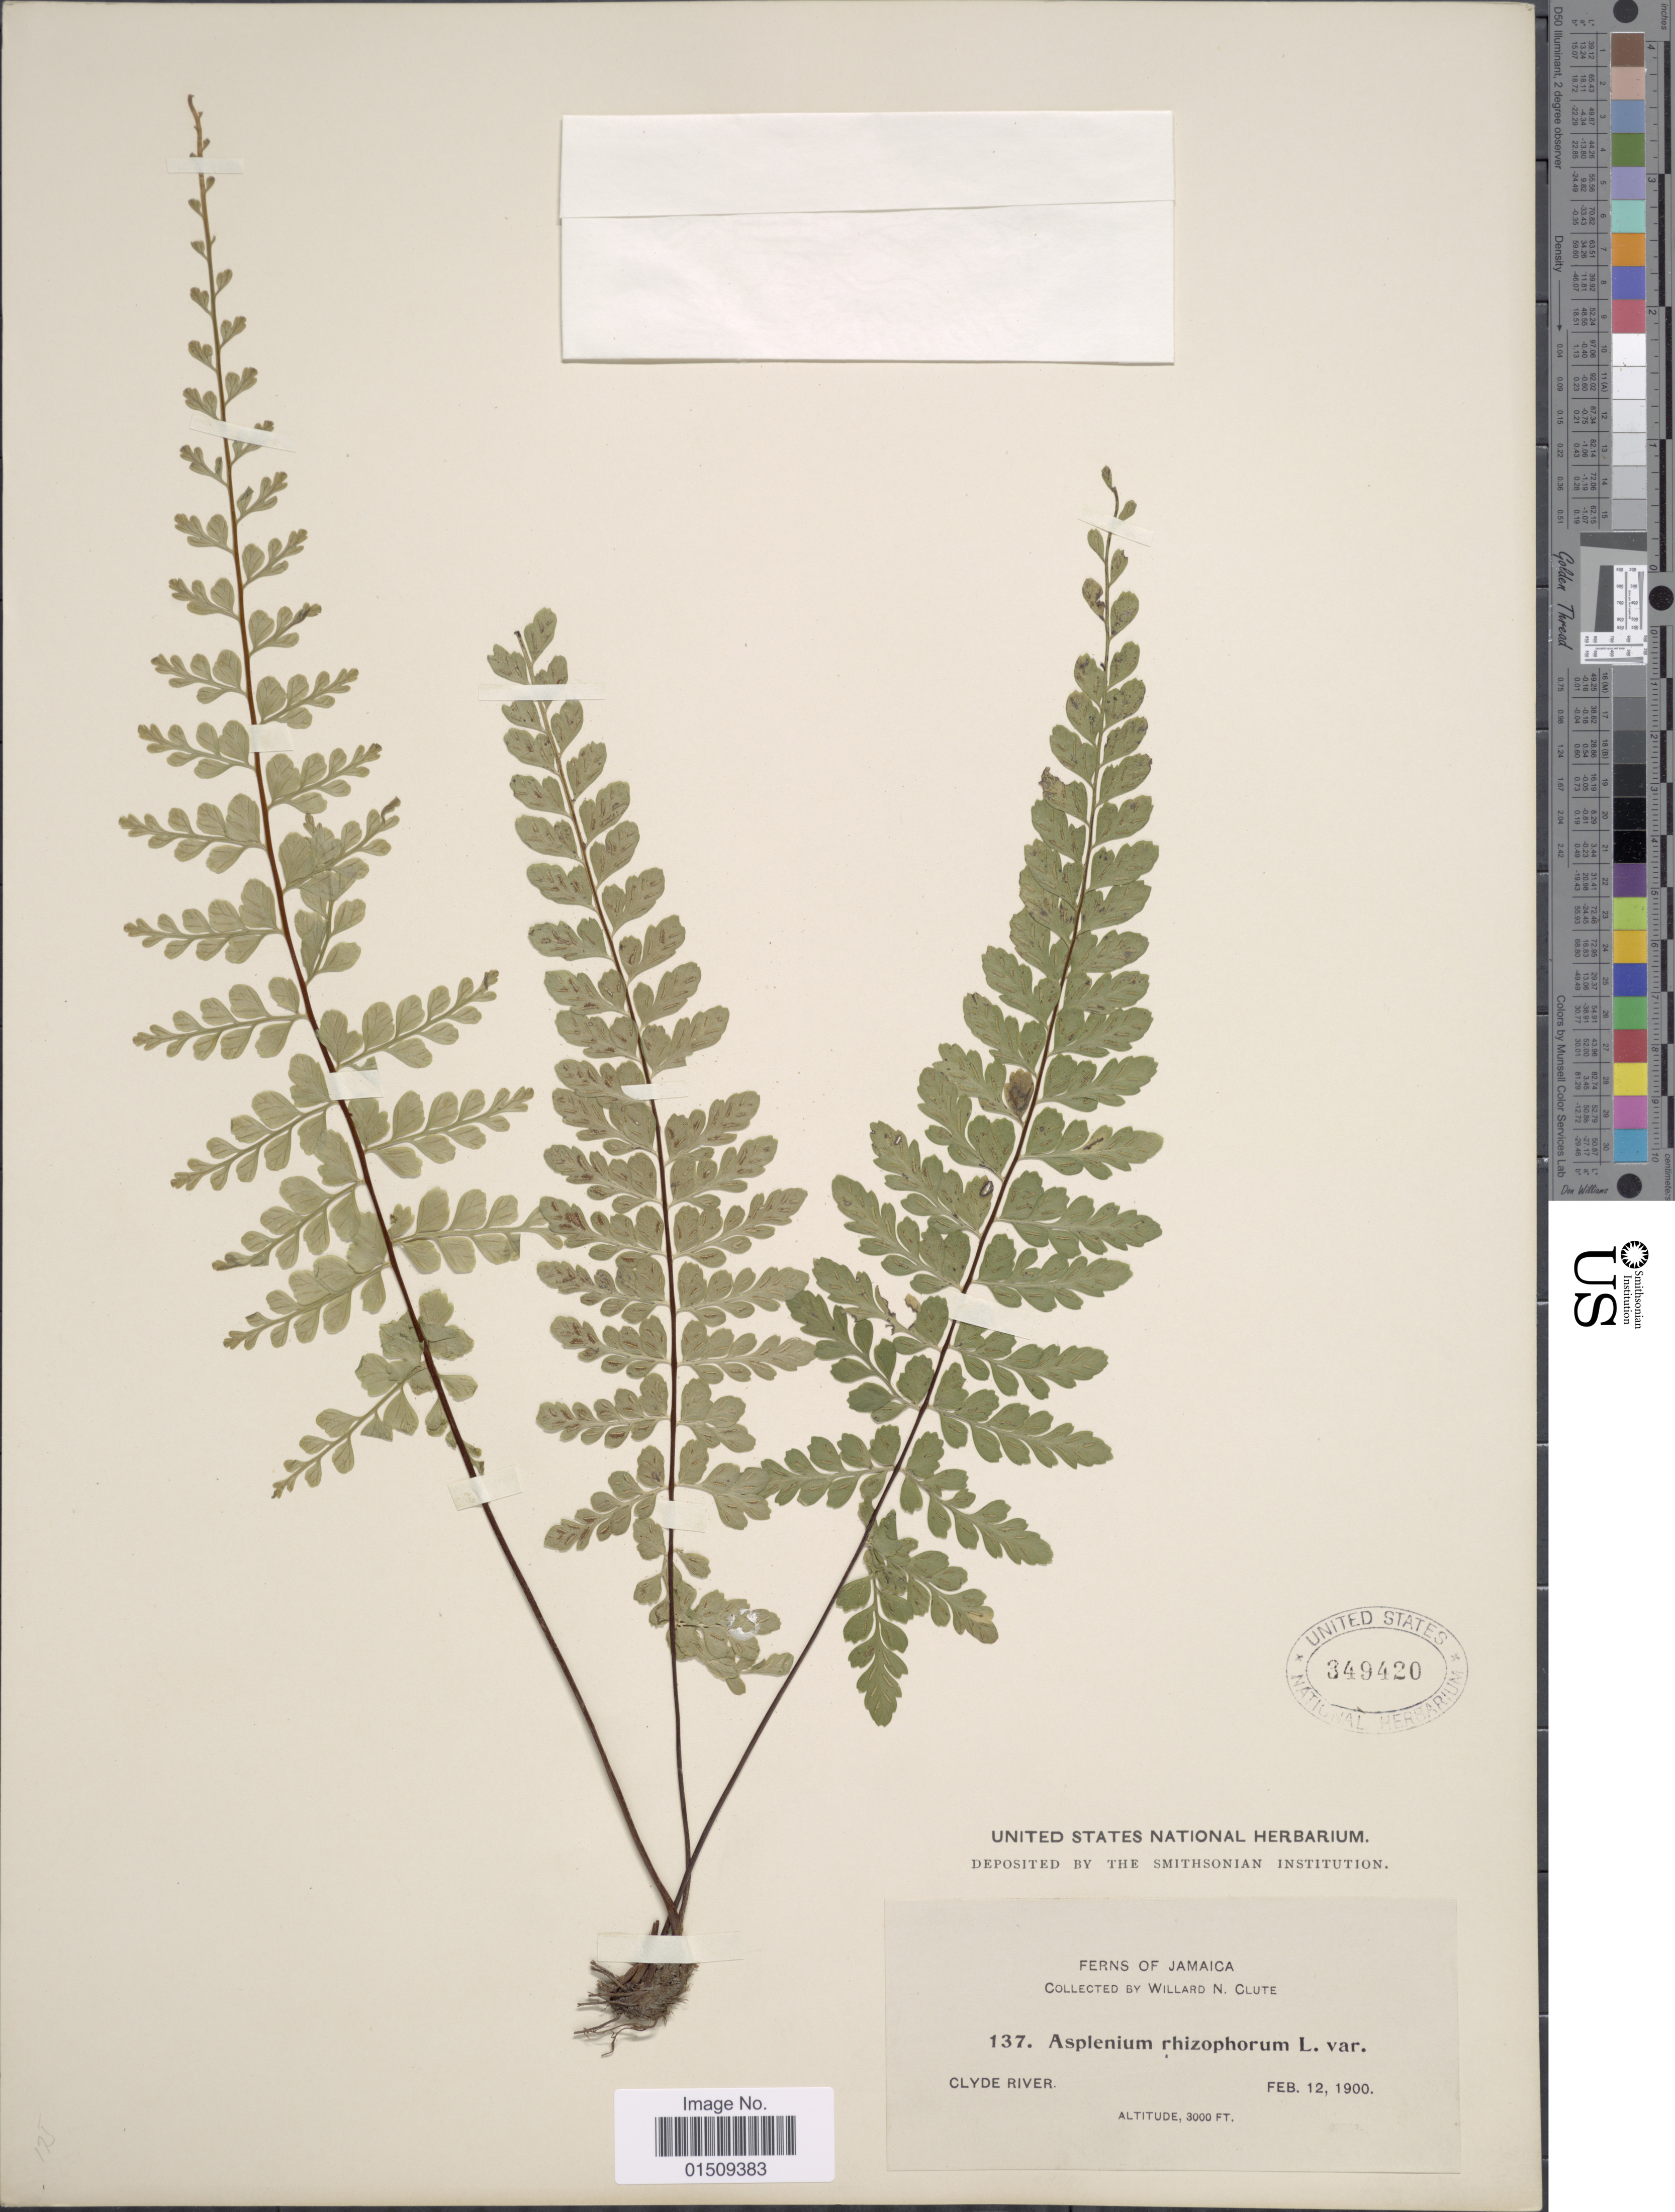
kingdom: Plantae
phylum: Tracheophyta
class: Polypodiopsida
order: Polypodiales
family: Aspleniaceae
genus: Asplenium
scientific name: Asplenium radicans var. partitum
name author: (Klotzsch) Hieron.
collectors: W. N. Clute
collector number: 137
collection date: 1900-02-12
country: Jamaica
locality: Clyde River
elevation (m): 914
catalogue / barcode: US 349420